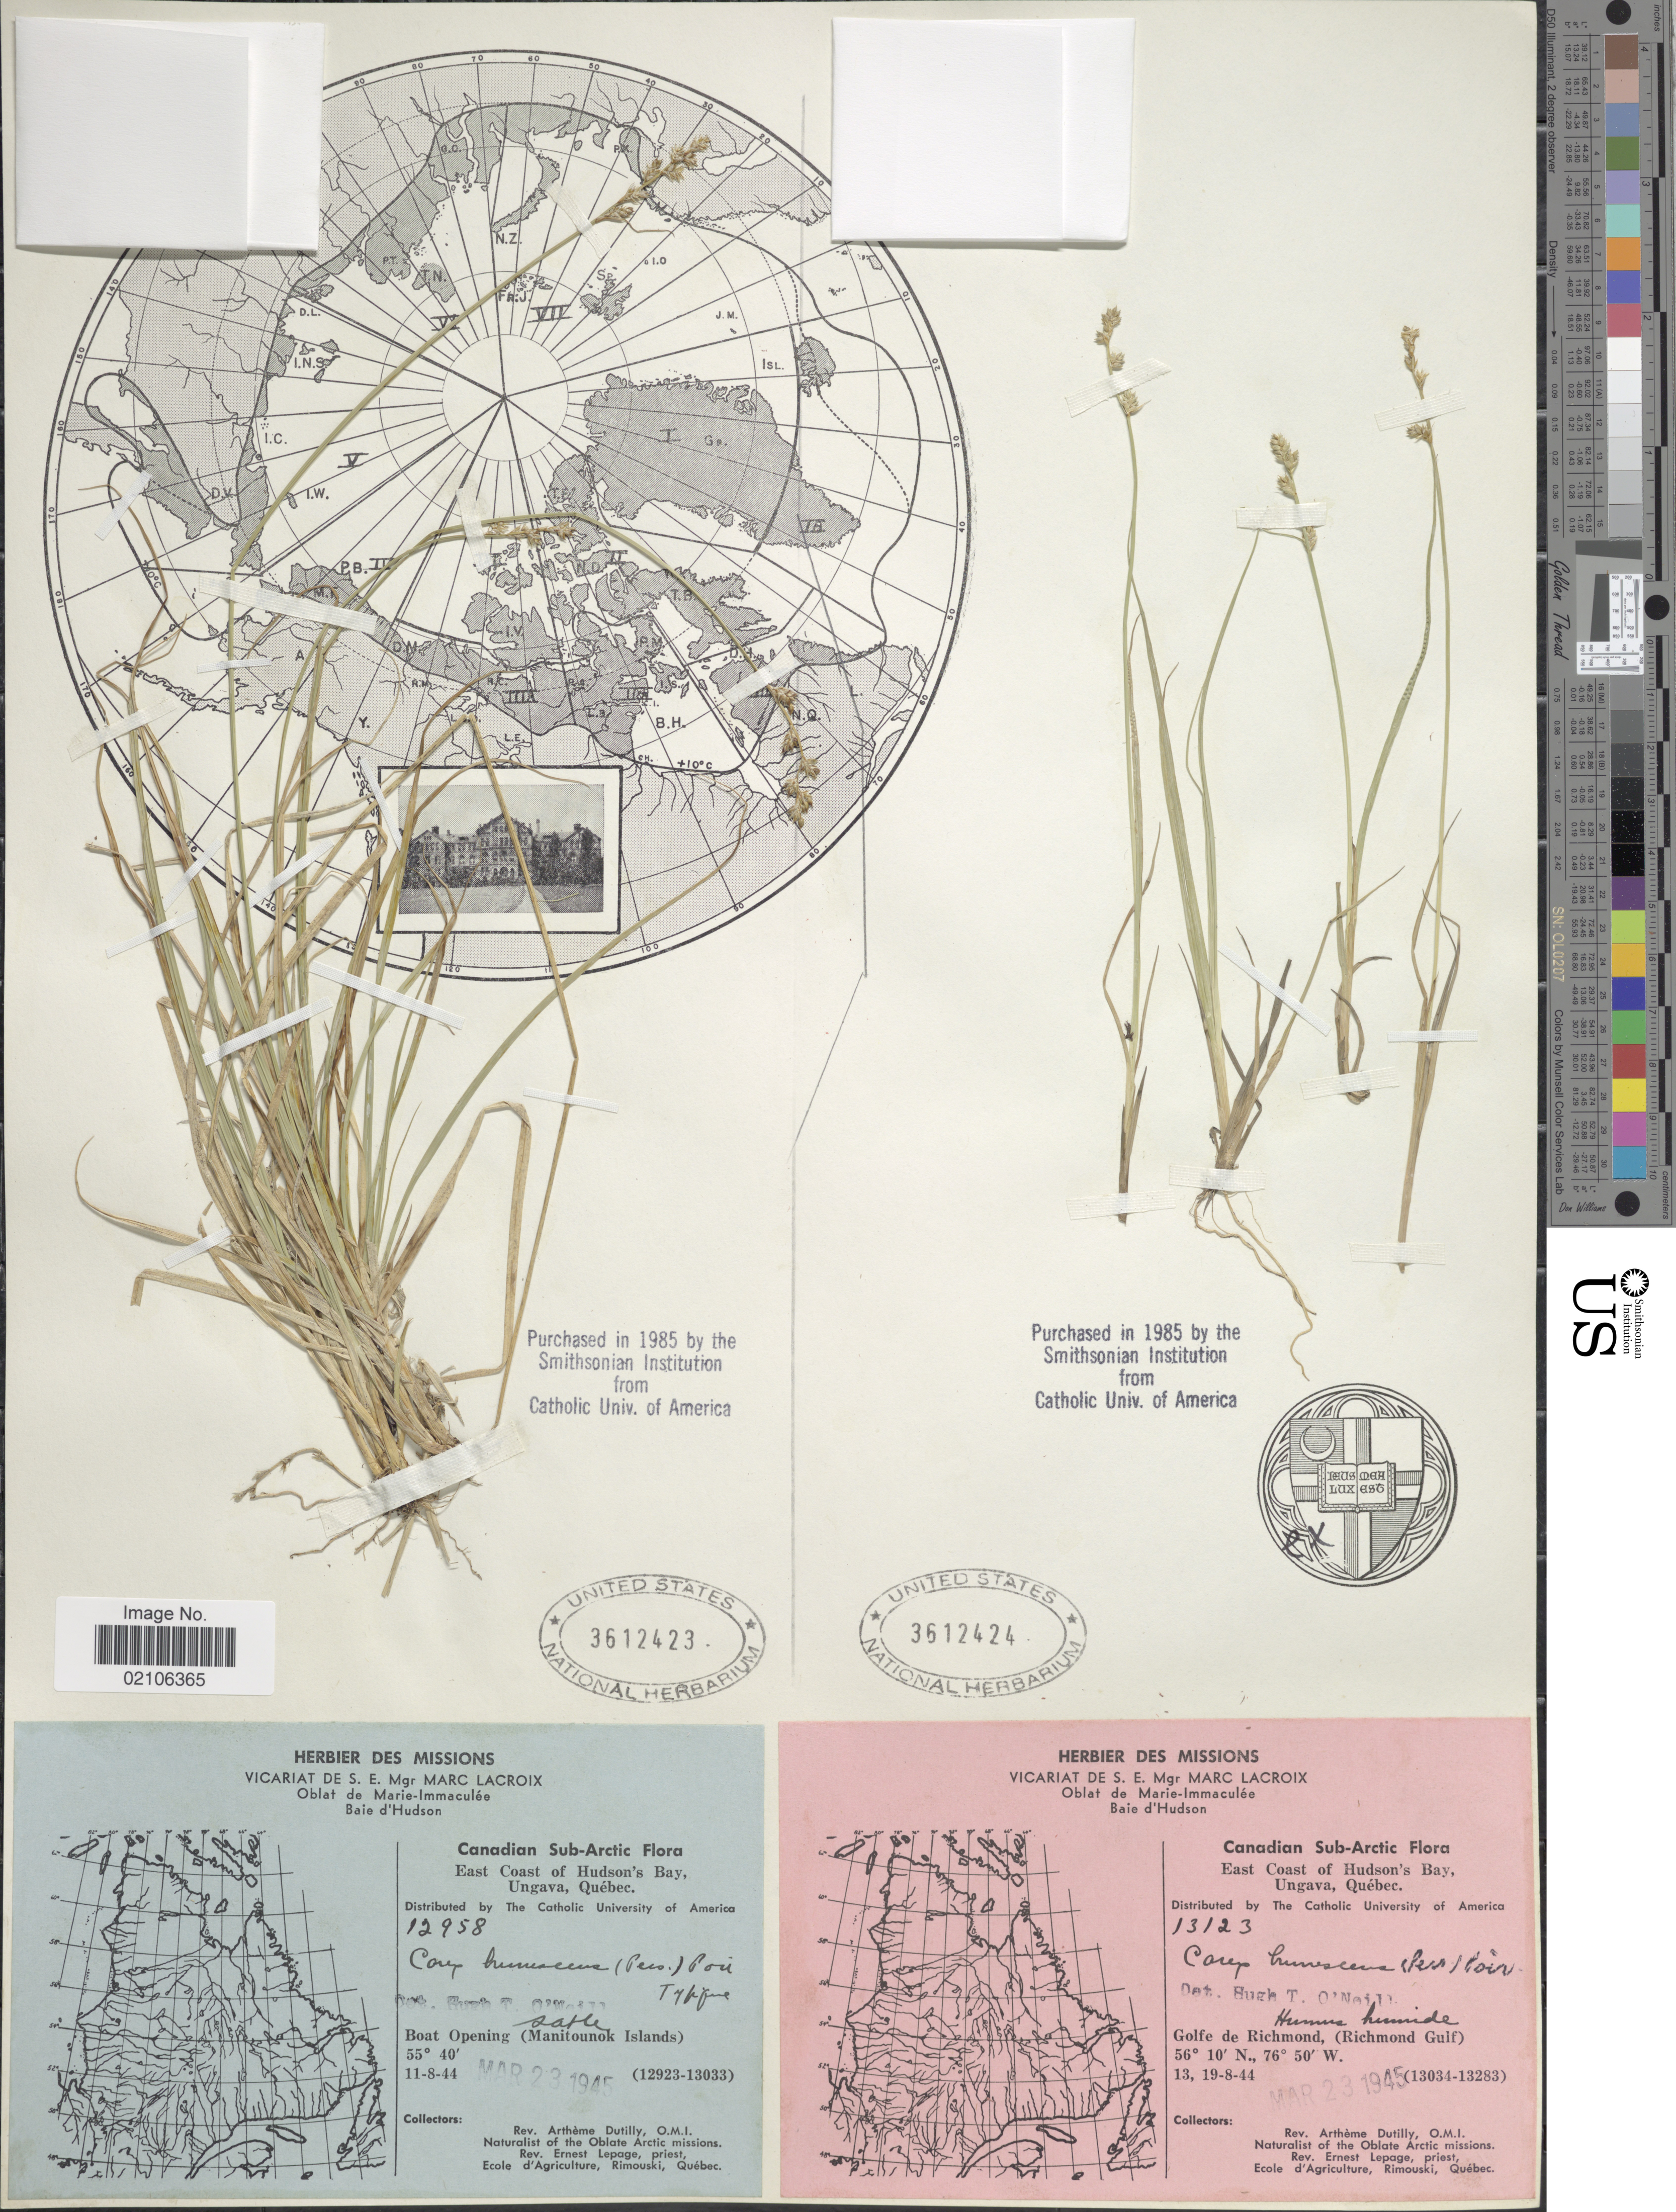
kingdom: Plantae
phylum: Tracheophyta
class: Liliopsida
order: Poales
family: Cyperaceae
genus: Carex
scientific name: Carex brunnescens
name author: (Pers.) Poir.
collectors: A. Dutilly & E. Lepage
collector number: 13123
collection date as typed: Transcribed d/m/y: 13/8/44 to 19/8/44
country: Canada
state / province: Quebec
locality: Canadian Sub-Arctic, East Coast of Hudson Bay, Ungava, Golfe de Richmond, (Richmond Gulf)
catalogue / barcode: US 3612424-2